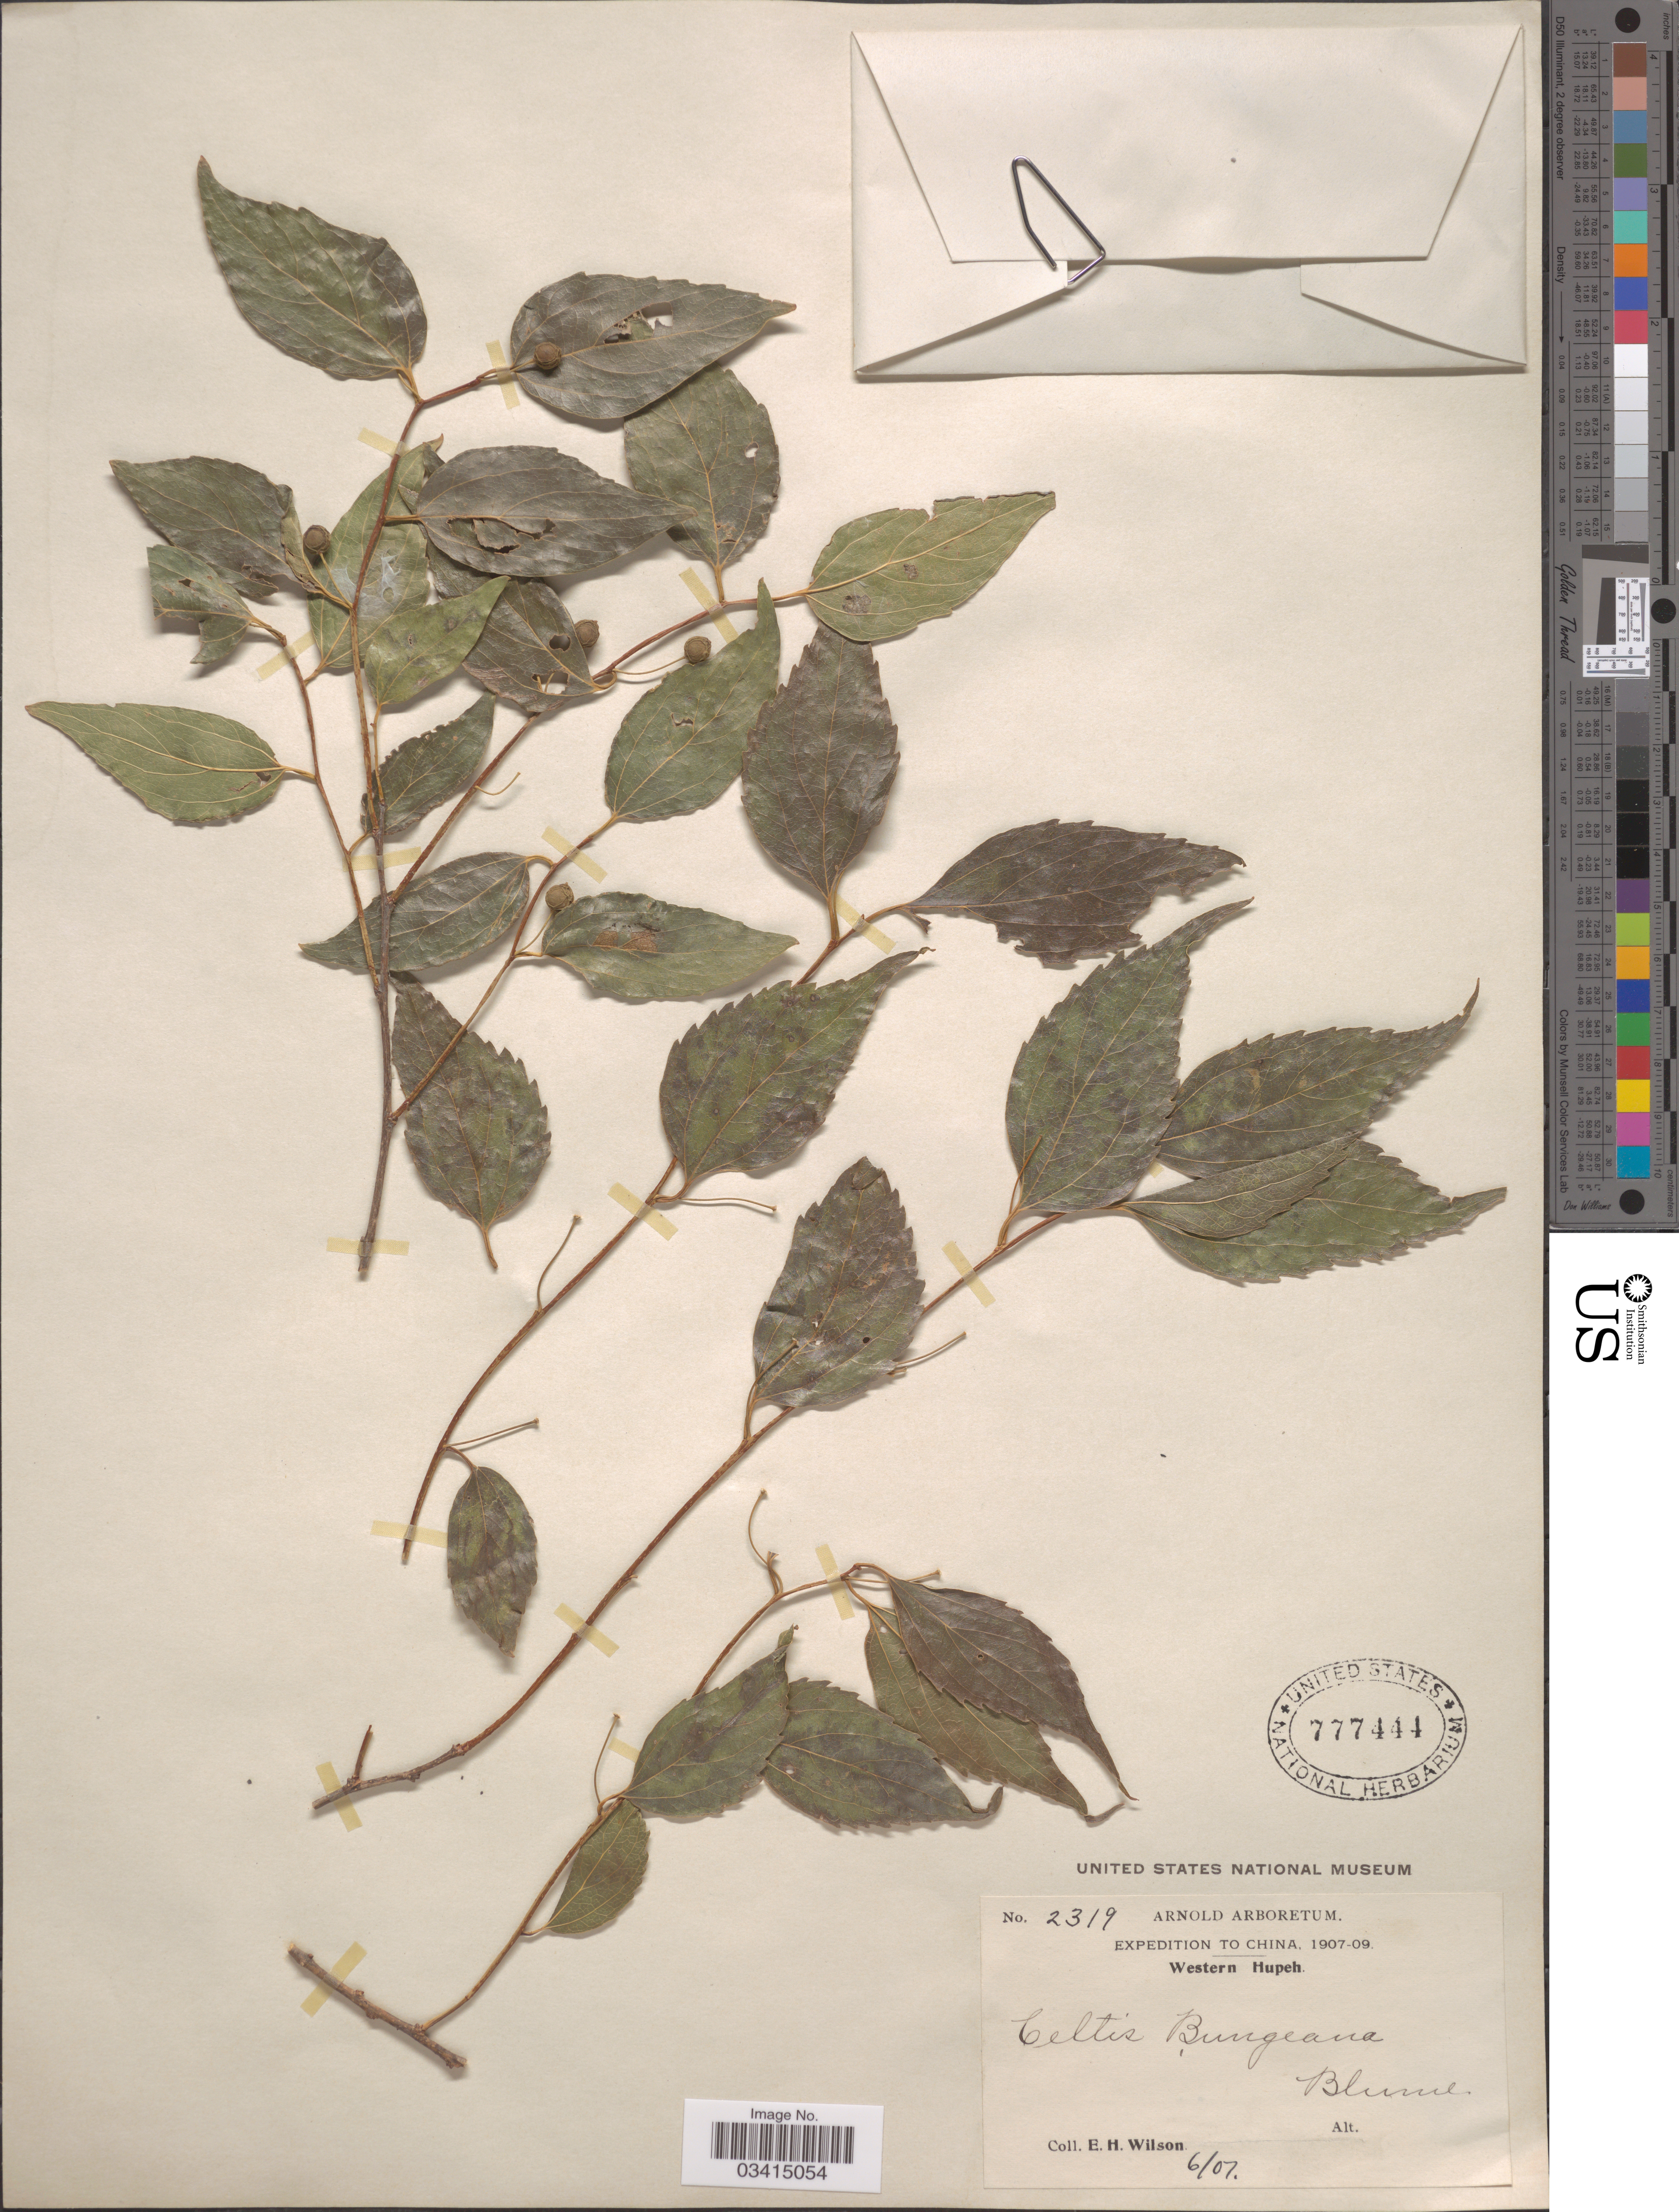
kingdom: Plantae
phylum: Tracheophyta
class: Magnoliopsida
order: Rosales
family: Cannabaceae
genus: Celtis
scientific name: Celtis bungeana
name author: Blume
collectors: E. Wilson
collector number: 2319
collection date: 1907-06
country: China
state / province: Hubei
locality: Western Hupeh.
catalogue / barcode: US 777444